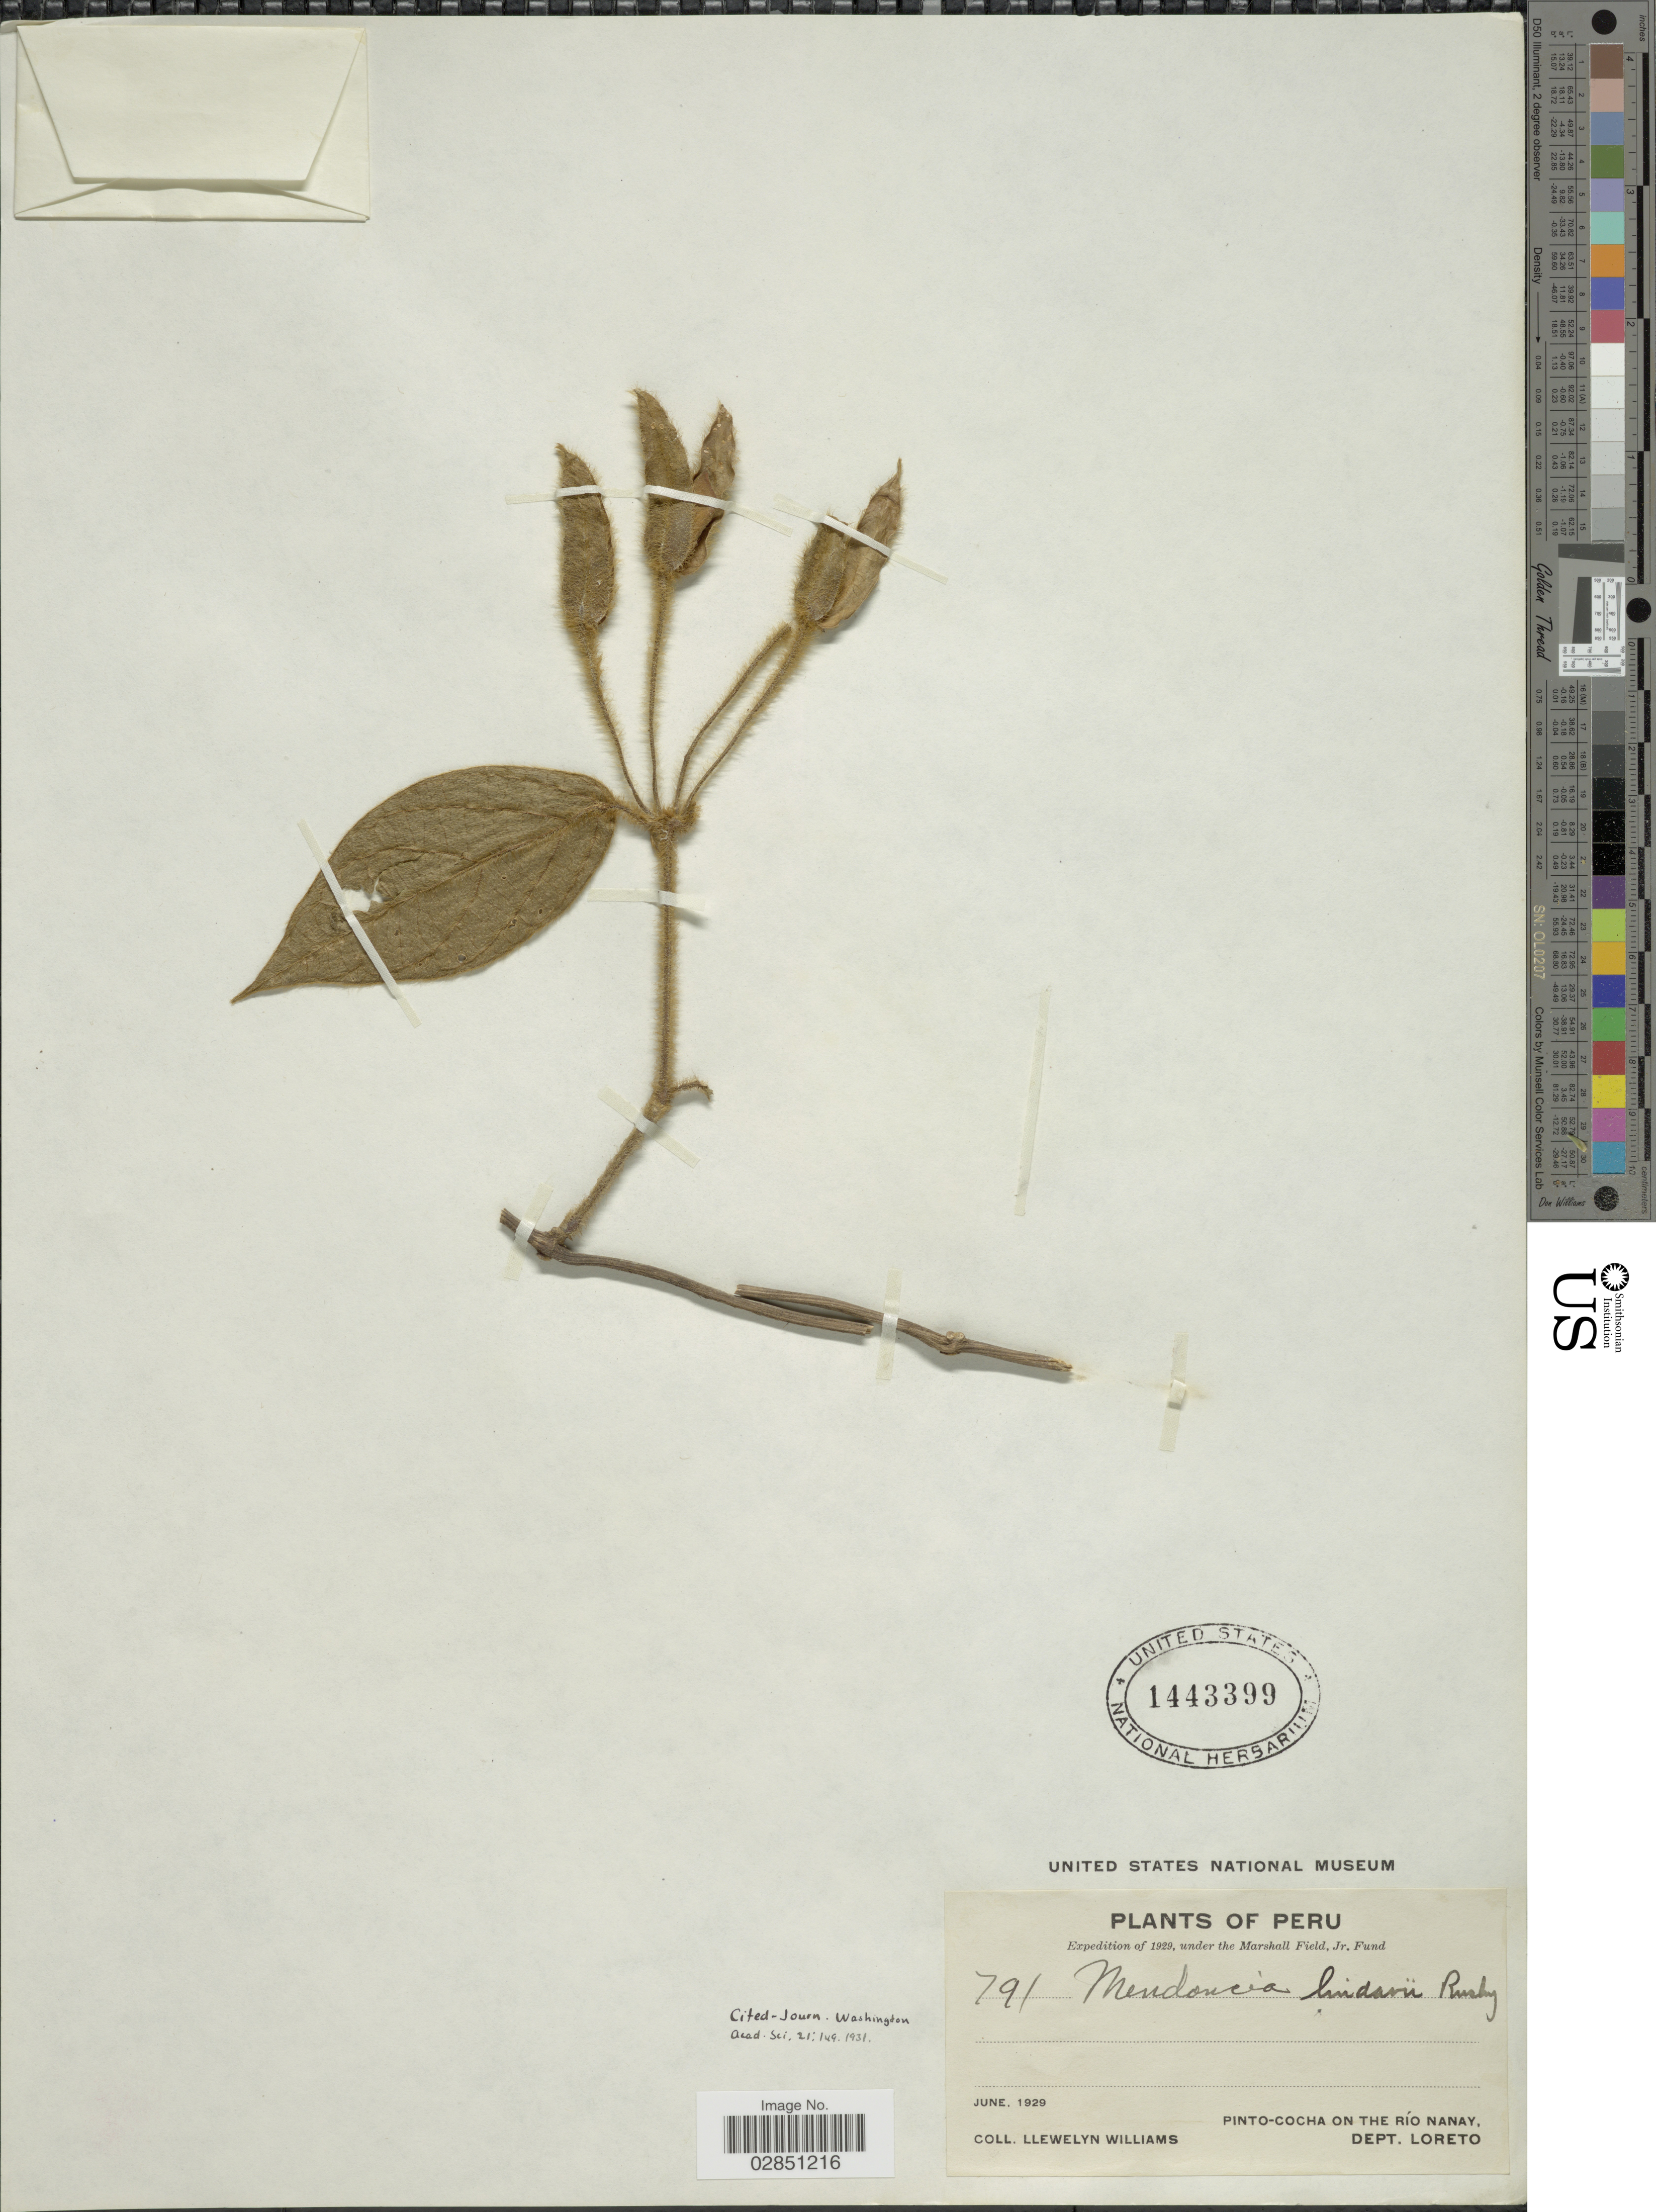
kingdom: Plantae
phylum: Tracheophyta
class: Magnoliopsida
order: Lamiales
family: Acanthaceae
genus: Mendoncia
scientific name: Mendoncia lindavii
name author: Rusby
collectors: Ll. Williams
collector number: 791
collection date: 1929-06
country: Peru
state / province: Loreto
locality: Pinto-Cocha on the Río Nanay, Dept. Loreto.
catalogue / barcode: US 1443399